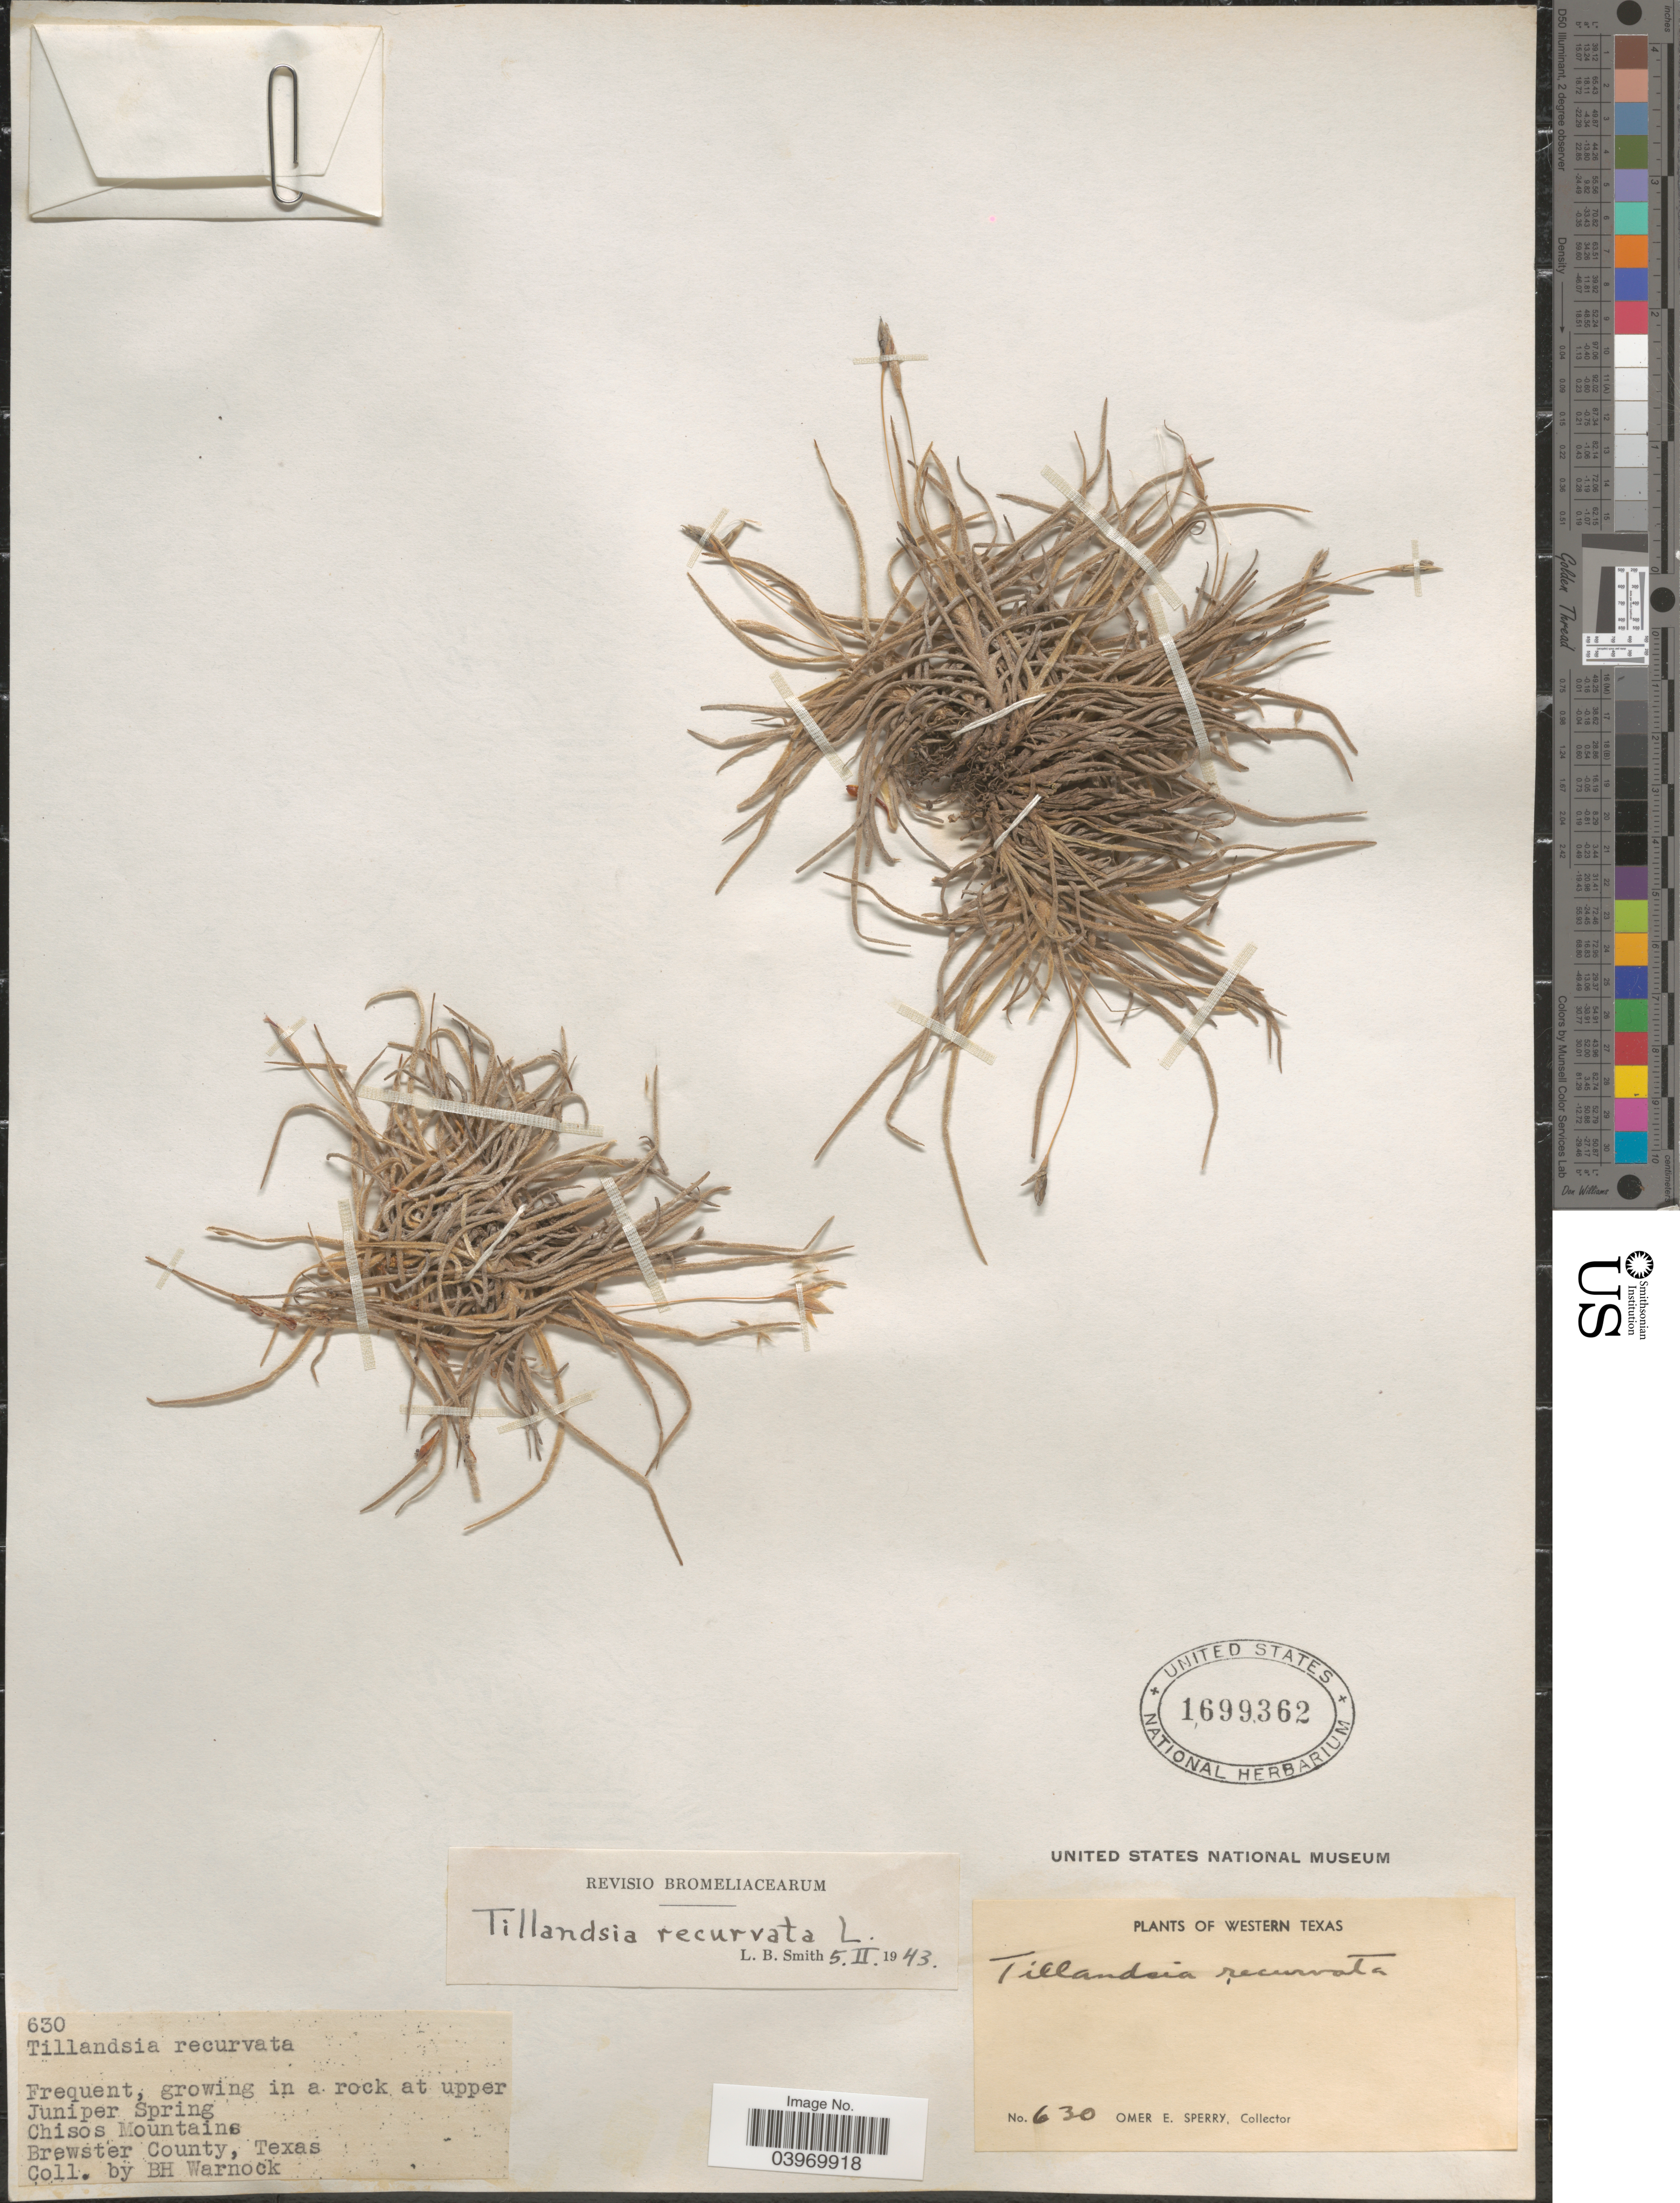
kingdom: Plantae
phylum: Tracheophyta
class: Liliopsida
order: Poales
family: Bromeliaceae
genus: Tillandsia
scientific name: Tillandsia recurvata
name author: L.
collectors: B. H. Warnock & O. E. Sperry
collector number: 630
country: United States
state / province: Texas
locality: Western Texas. Juniper Spring. Chisos Mountains. Brewster County.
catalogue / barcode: US 1699362